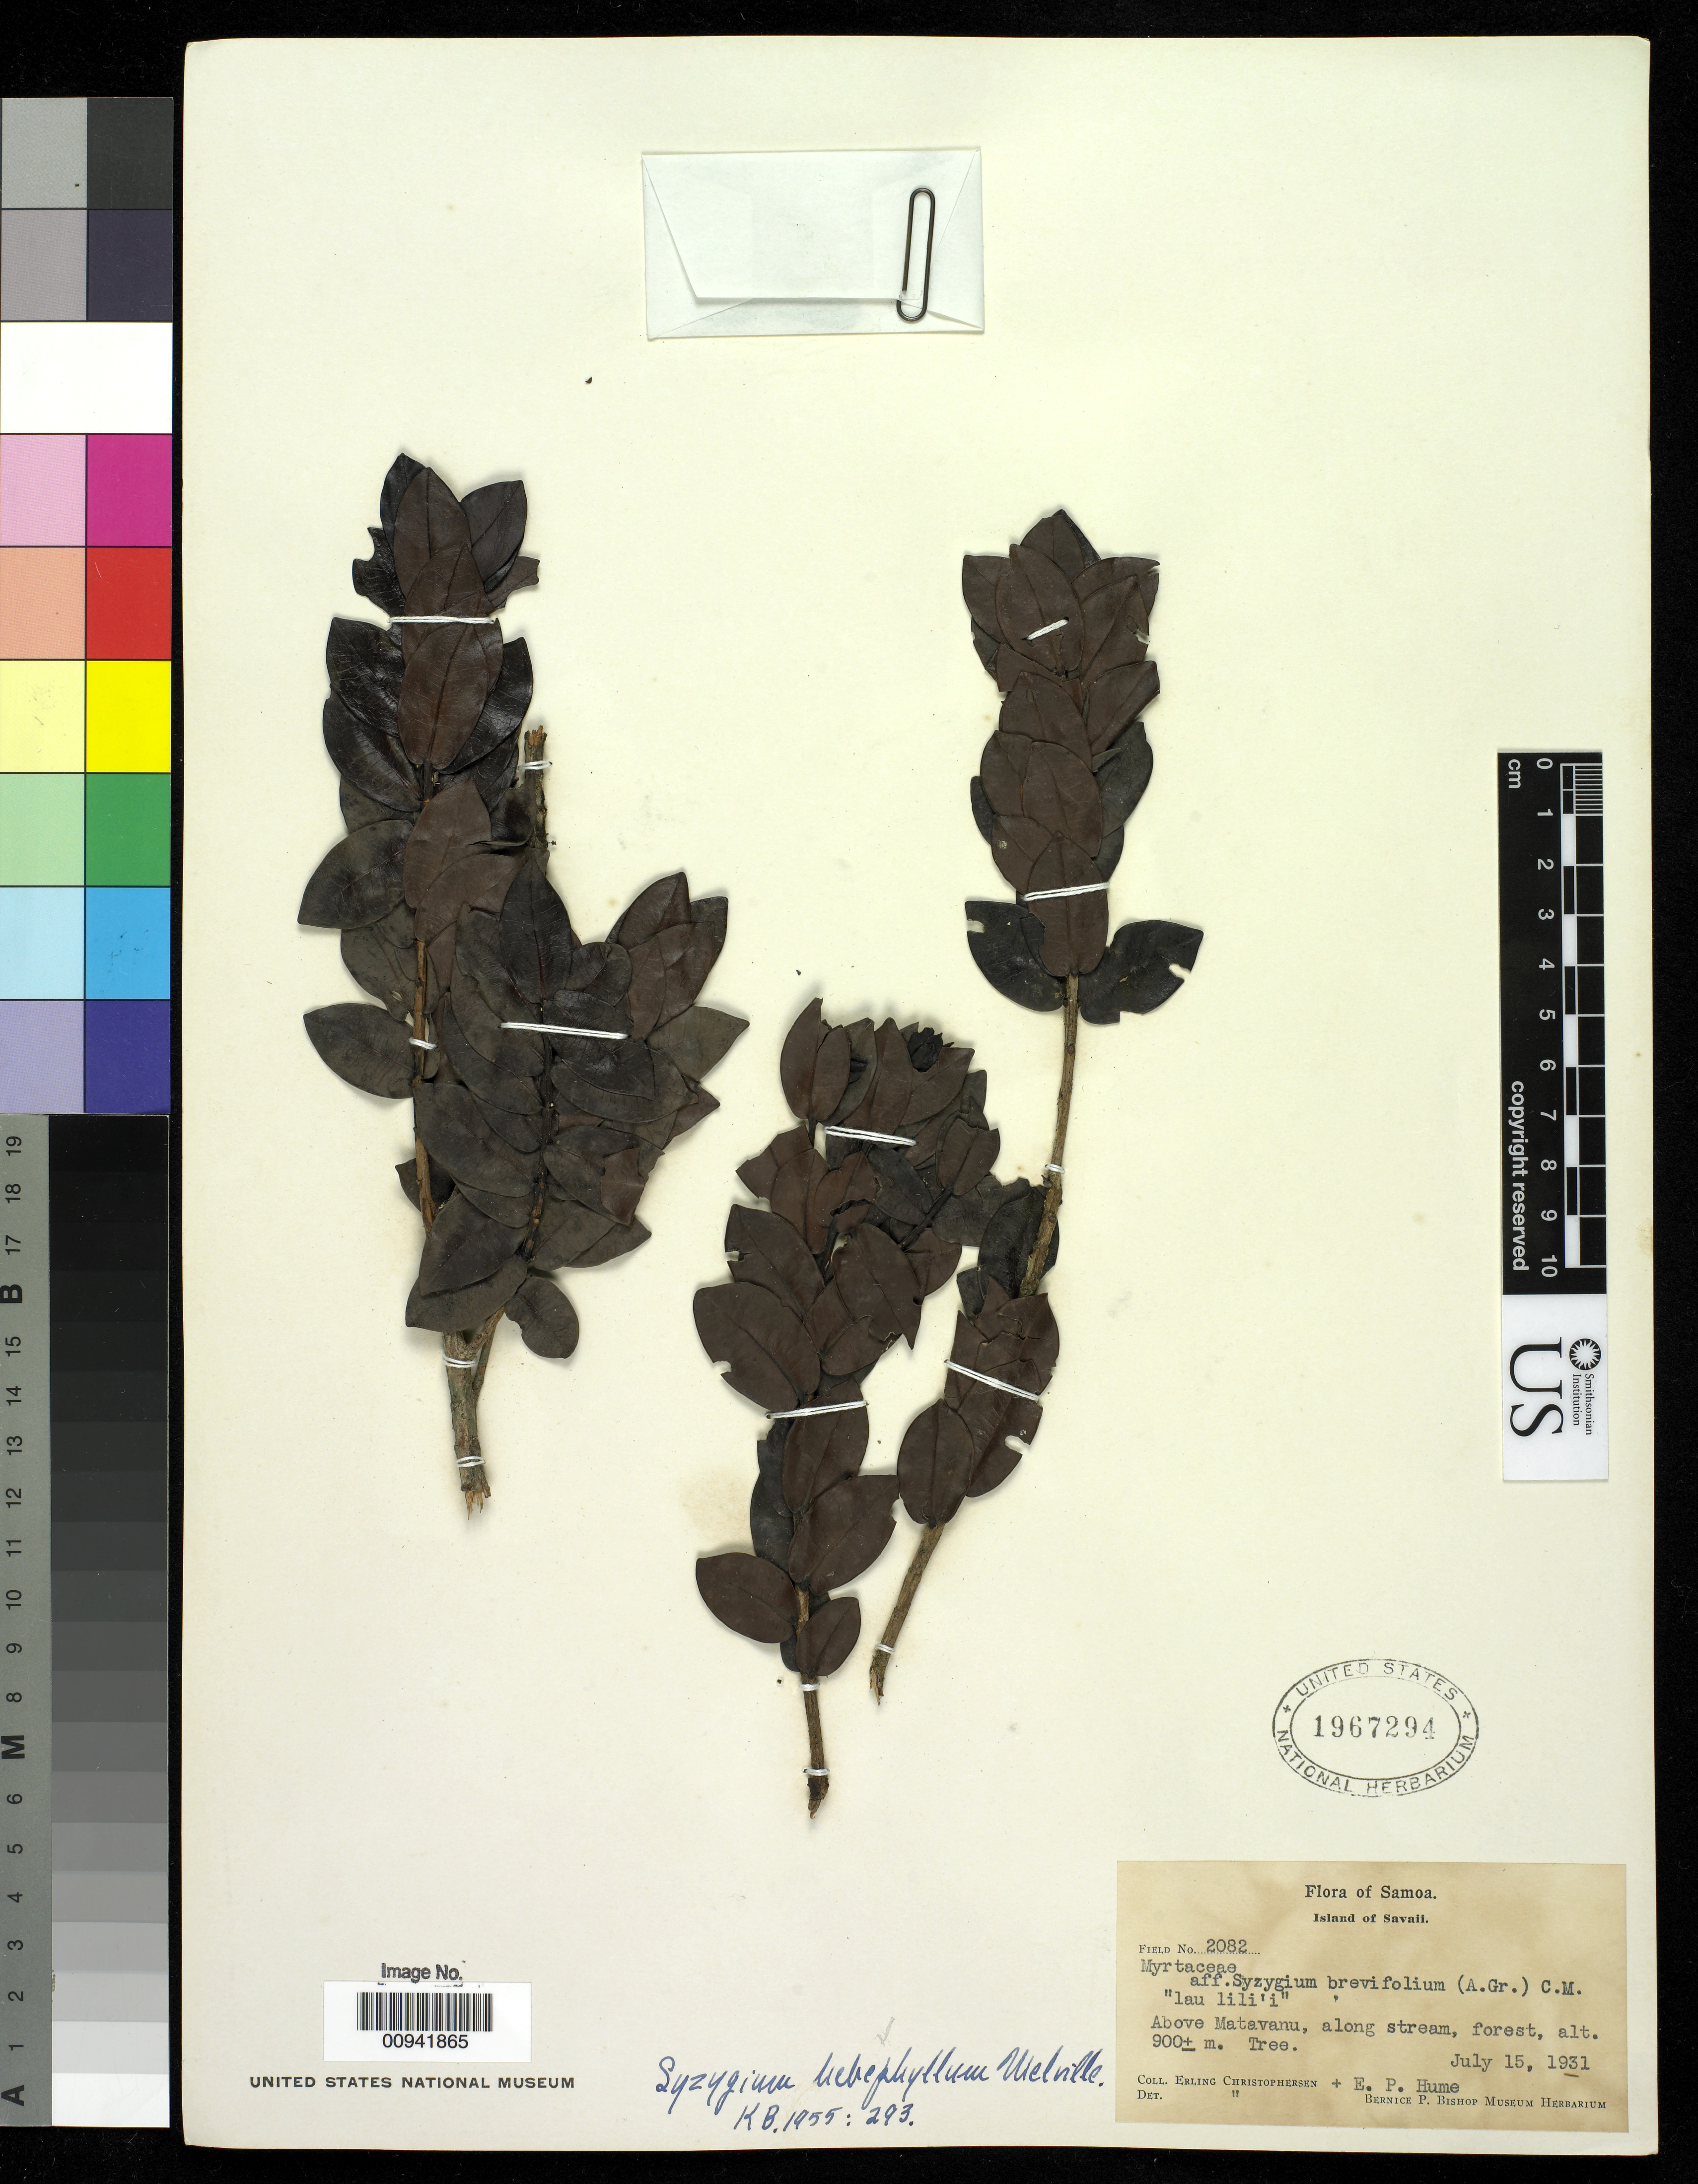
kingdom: Plantae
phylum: Tracheophyta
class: Magnoliopsida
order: Myrtales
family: Myrtaceae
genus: Syzygium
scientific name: Syzygium hebephyllum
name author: Melville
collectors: E. Christophersen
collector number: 2082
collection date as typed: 15 Jul 1931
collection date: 1931-07-15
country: Samoa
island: Savai'i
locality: Above Matavanu, inside old crater.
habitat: along stream, forest.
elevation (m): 900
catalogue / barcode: US 1967294